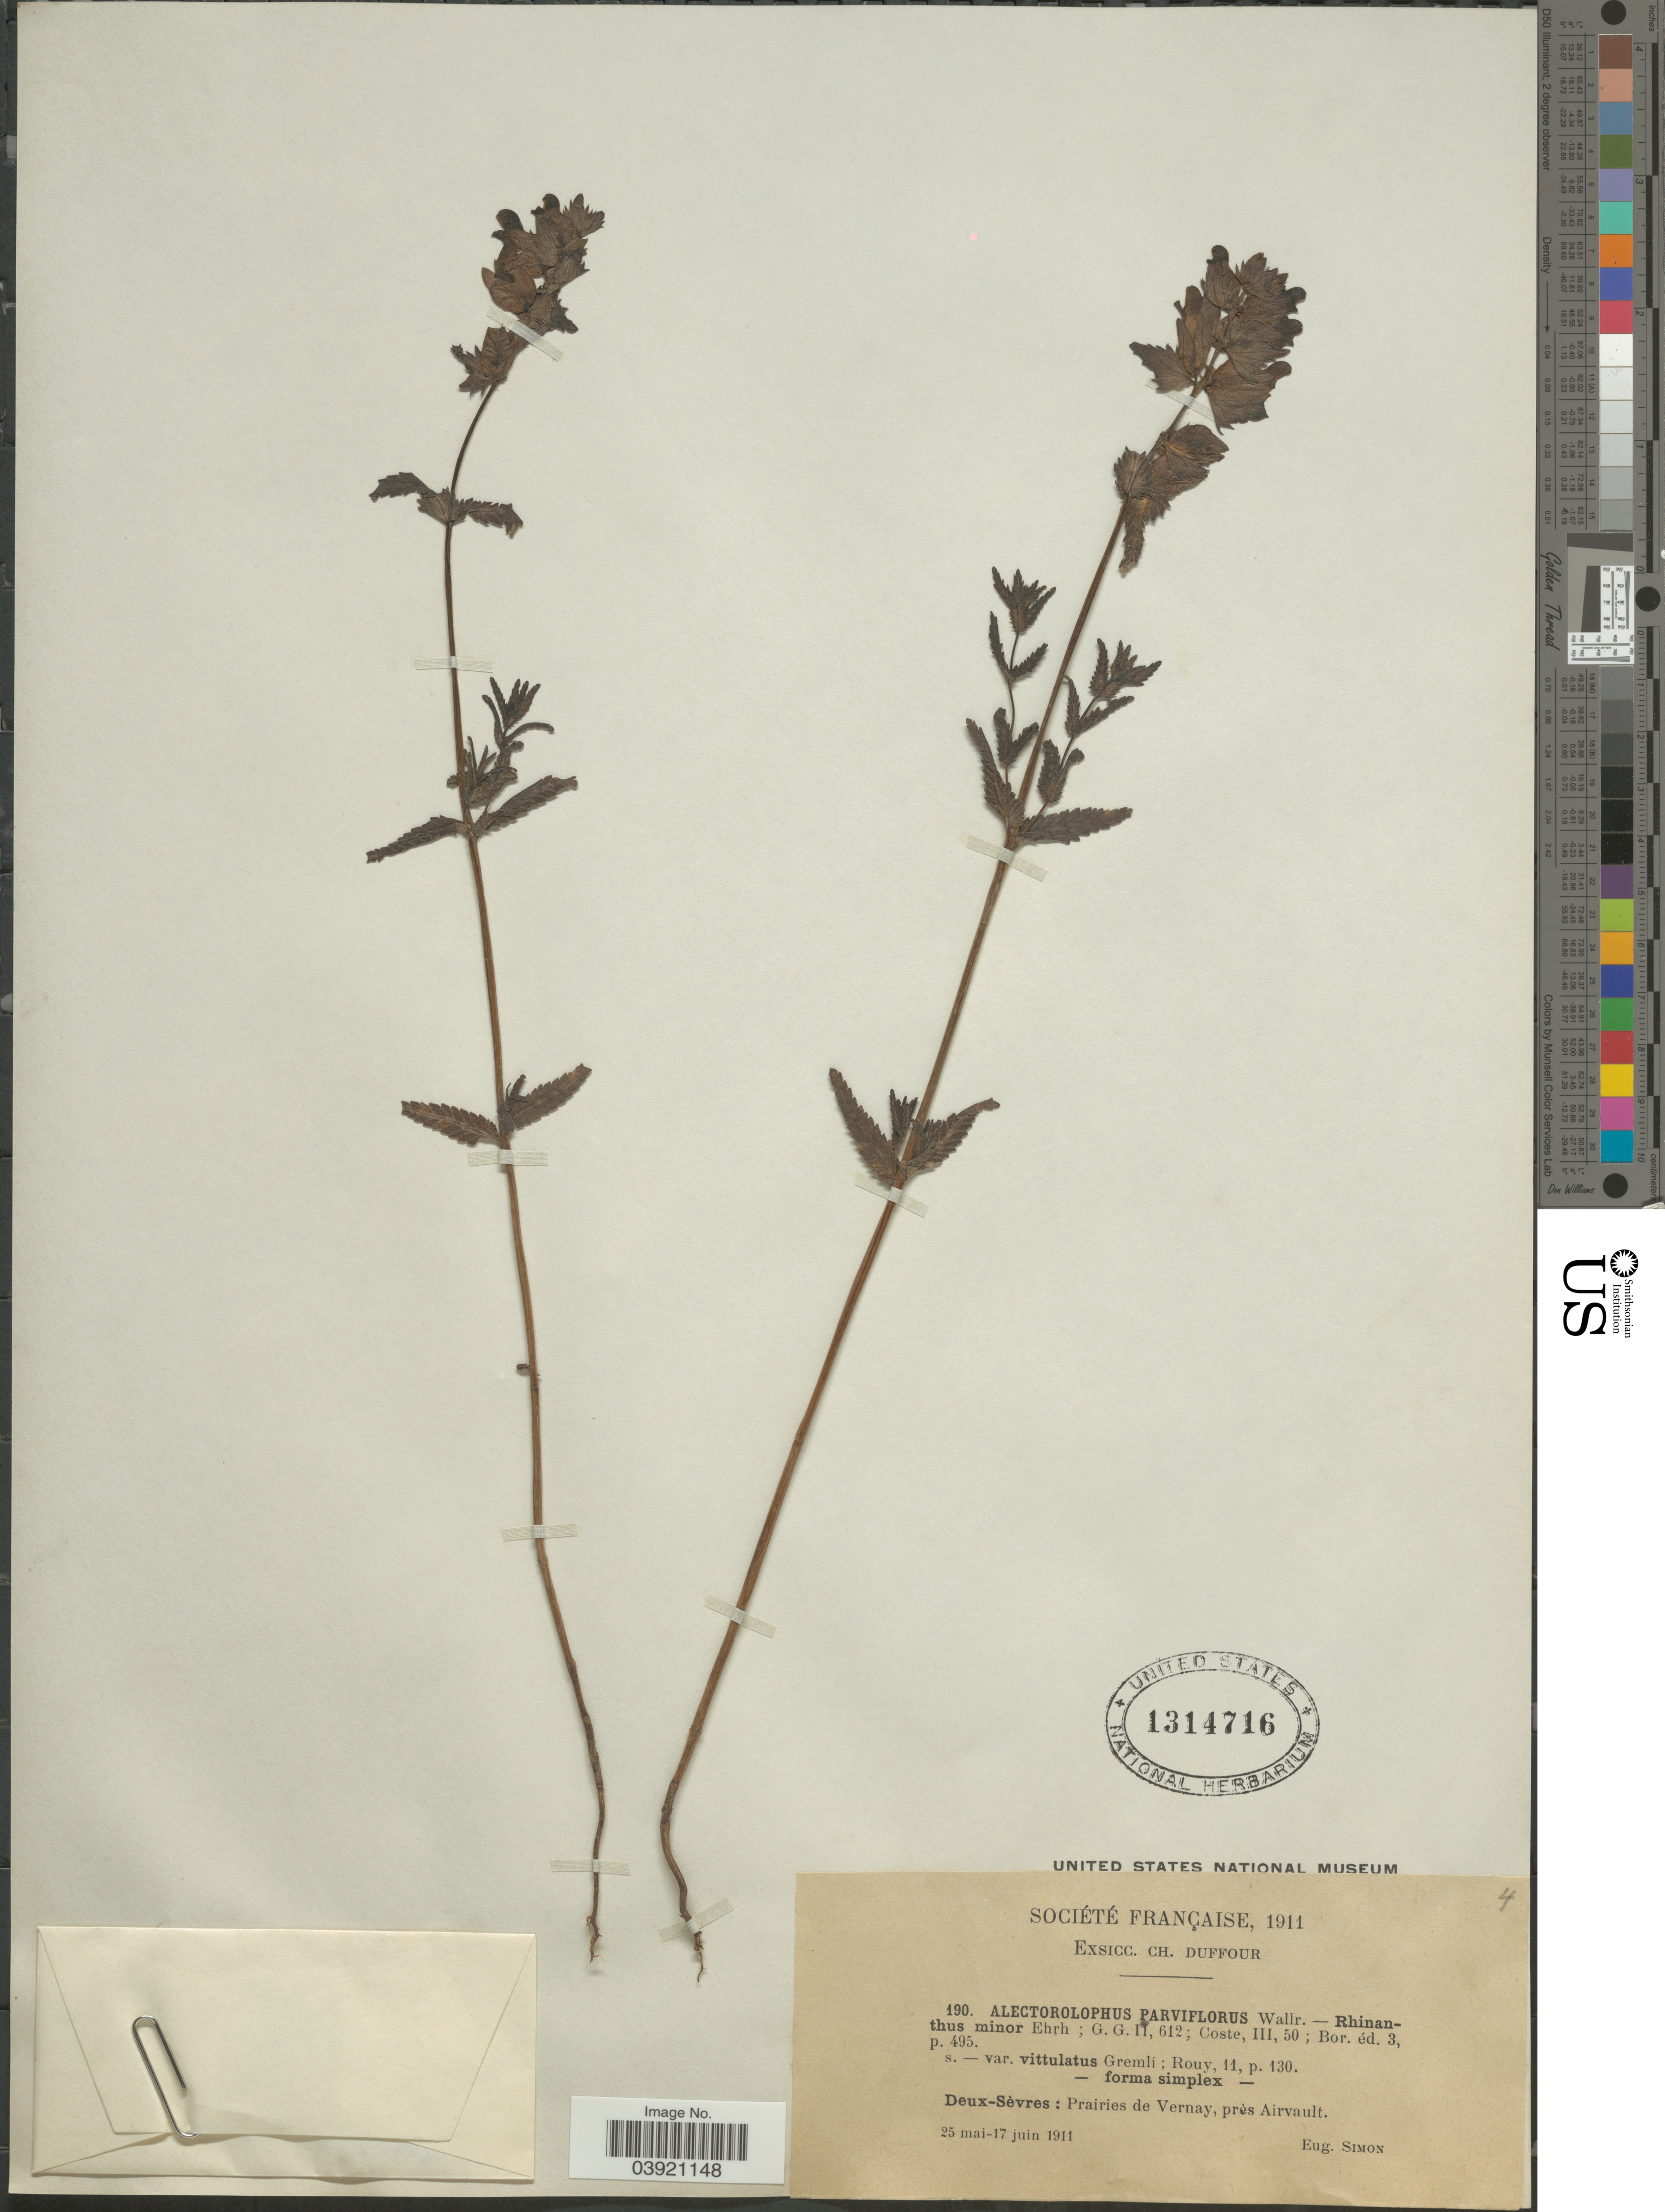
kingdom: Plantae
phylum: Tracheophyta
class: Magnoliopsida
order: Lamiales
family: Orobanchaceae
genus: Rhinanthus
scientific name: Rhinanthus parviflorus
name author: Williams & Fingerh.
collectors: E. Simon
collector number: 190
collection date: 1911-05-25/1911-06-17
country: France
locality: Société Française. Deux-Sèvres: Prairies de Vernay, près Airvault.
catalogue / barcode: US 1314716